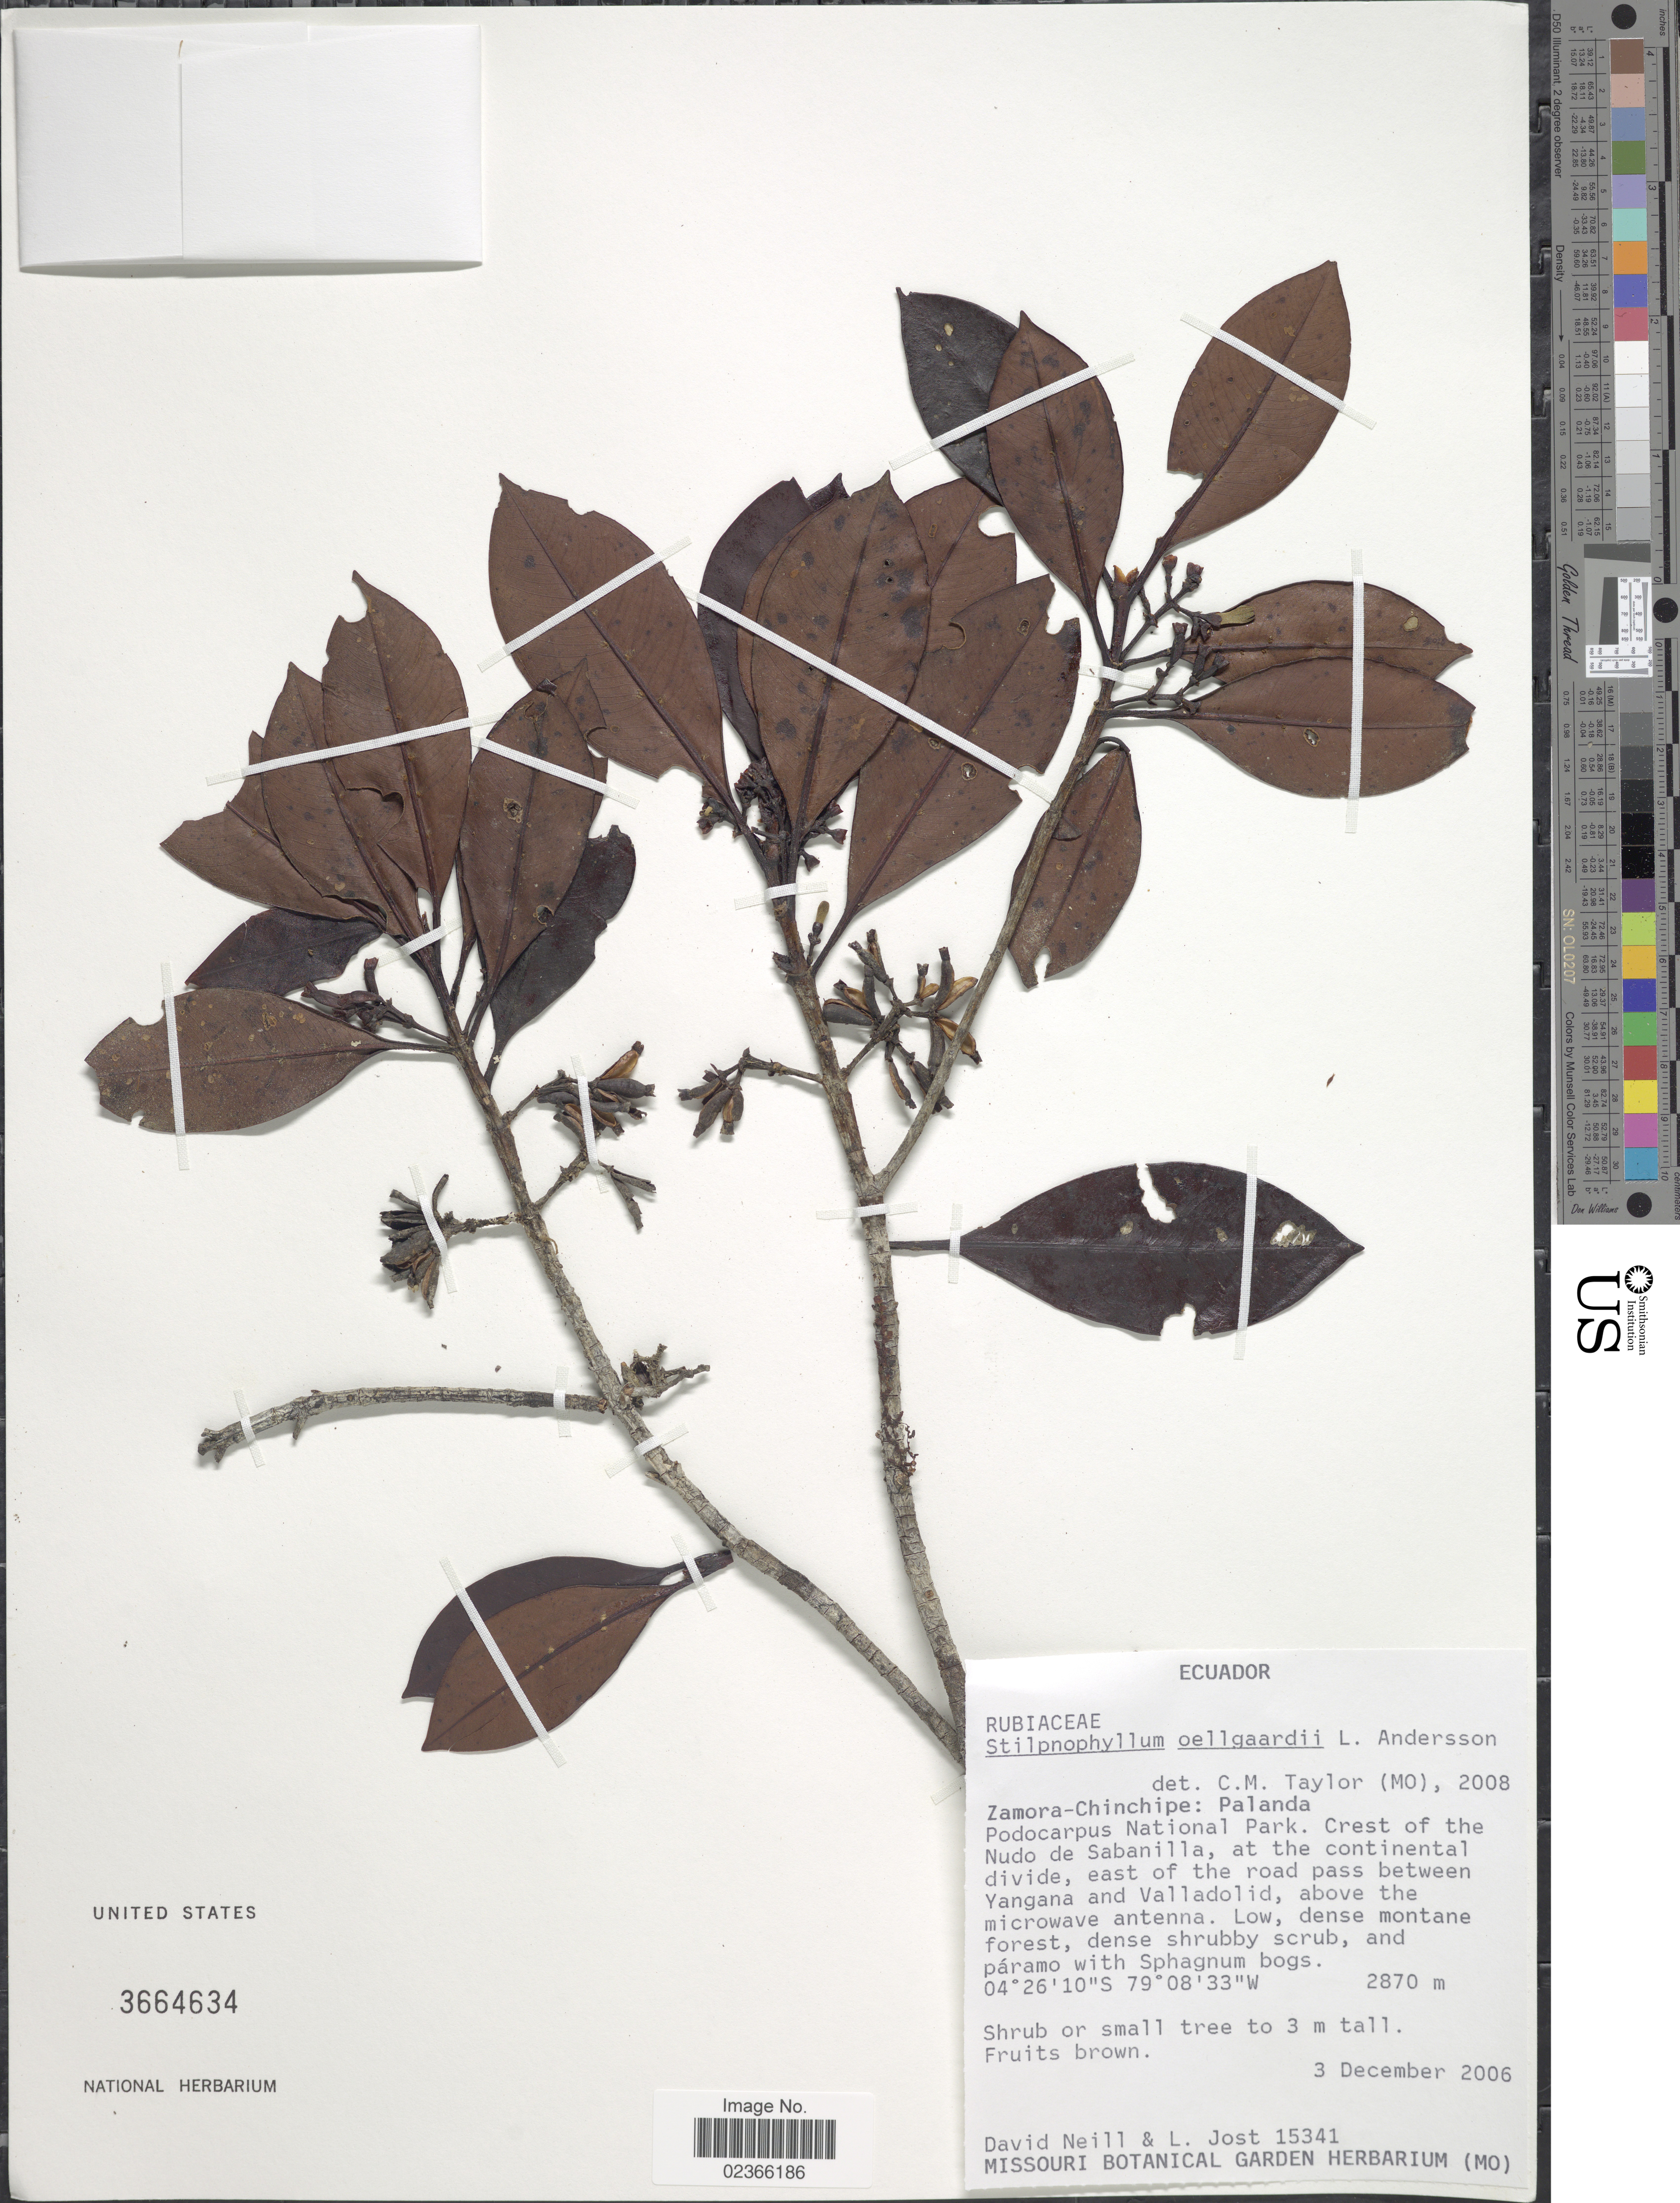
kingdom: Plantae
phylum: Tracheophyta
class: Magnoliopsida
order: Gentianales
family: Rubiaceae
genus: Stilpnophyllum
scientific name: Stilpnophyllum oellgaardii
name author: L. Andersson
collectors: D. Neill & L. Jost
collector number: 15341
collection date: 2006-12-03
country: Ecuador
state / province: Zamora-Chinchipe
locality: Zamora-Chinchipe: Palanda. Podocarpus National Park. Crest of the Nudo de Sabanilla, at the continental divide, east of the road pass between Yangana and Valladolid, above the microwave antenna.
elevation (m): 2870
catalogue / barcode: US 3664634